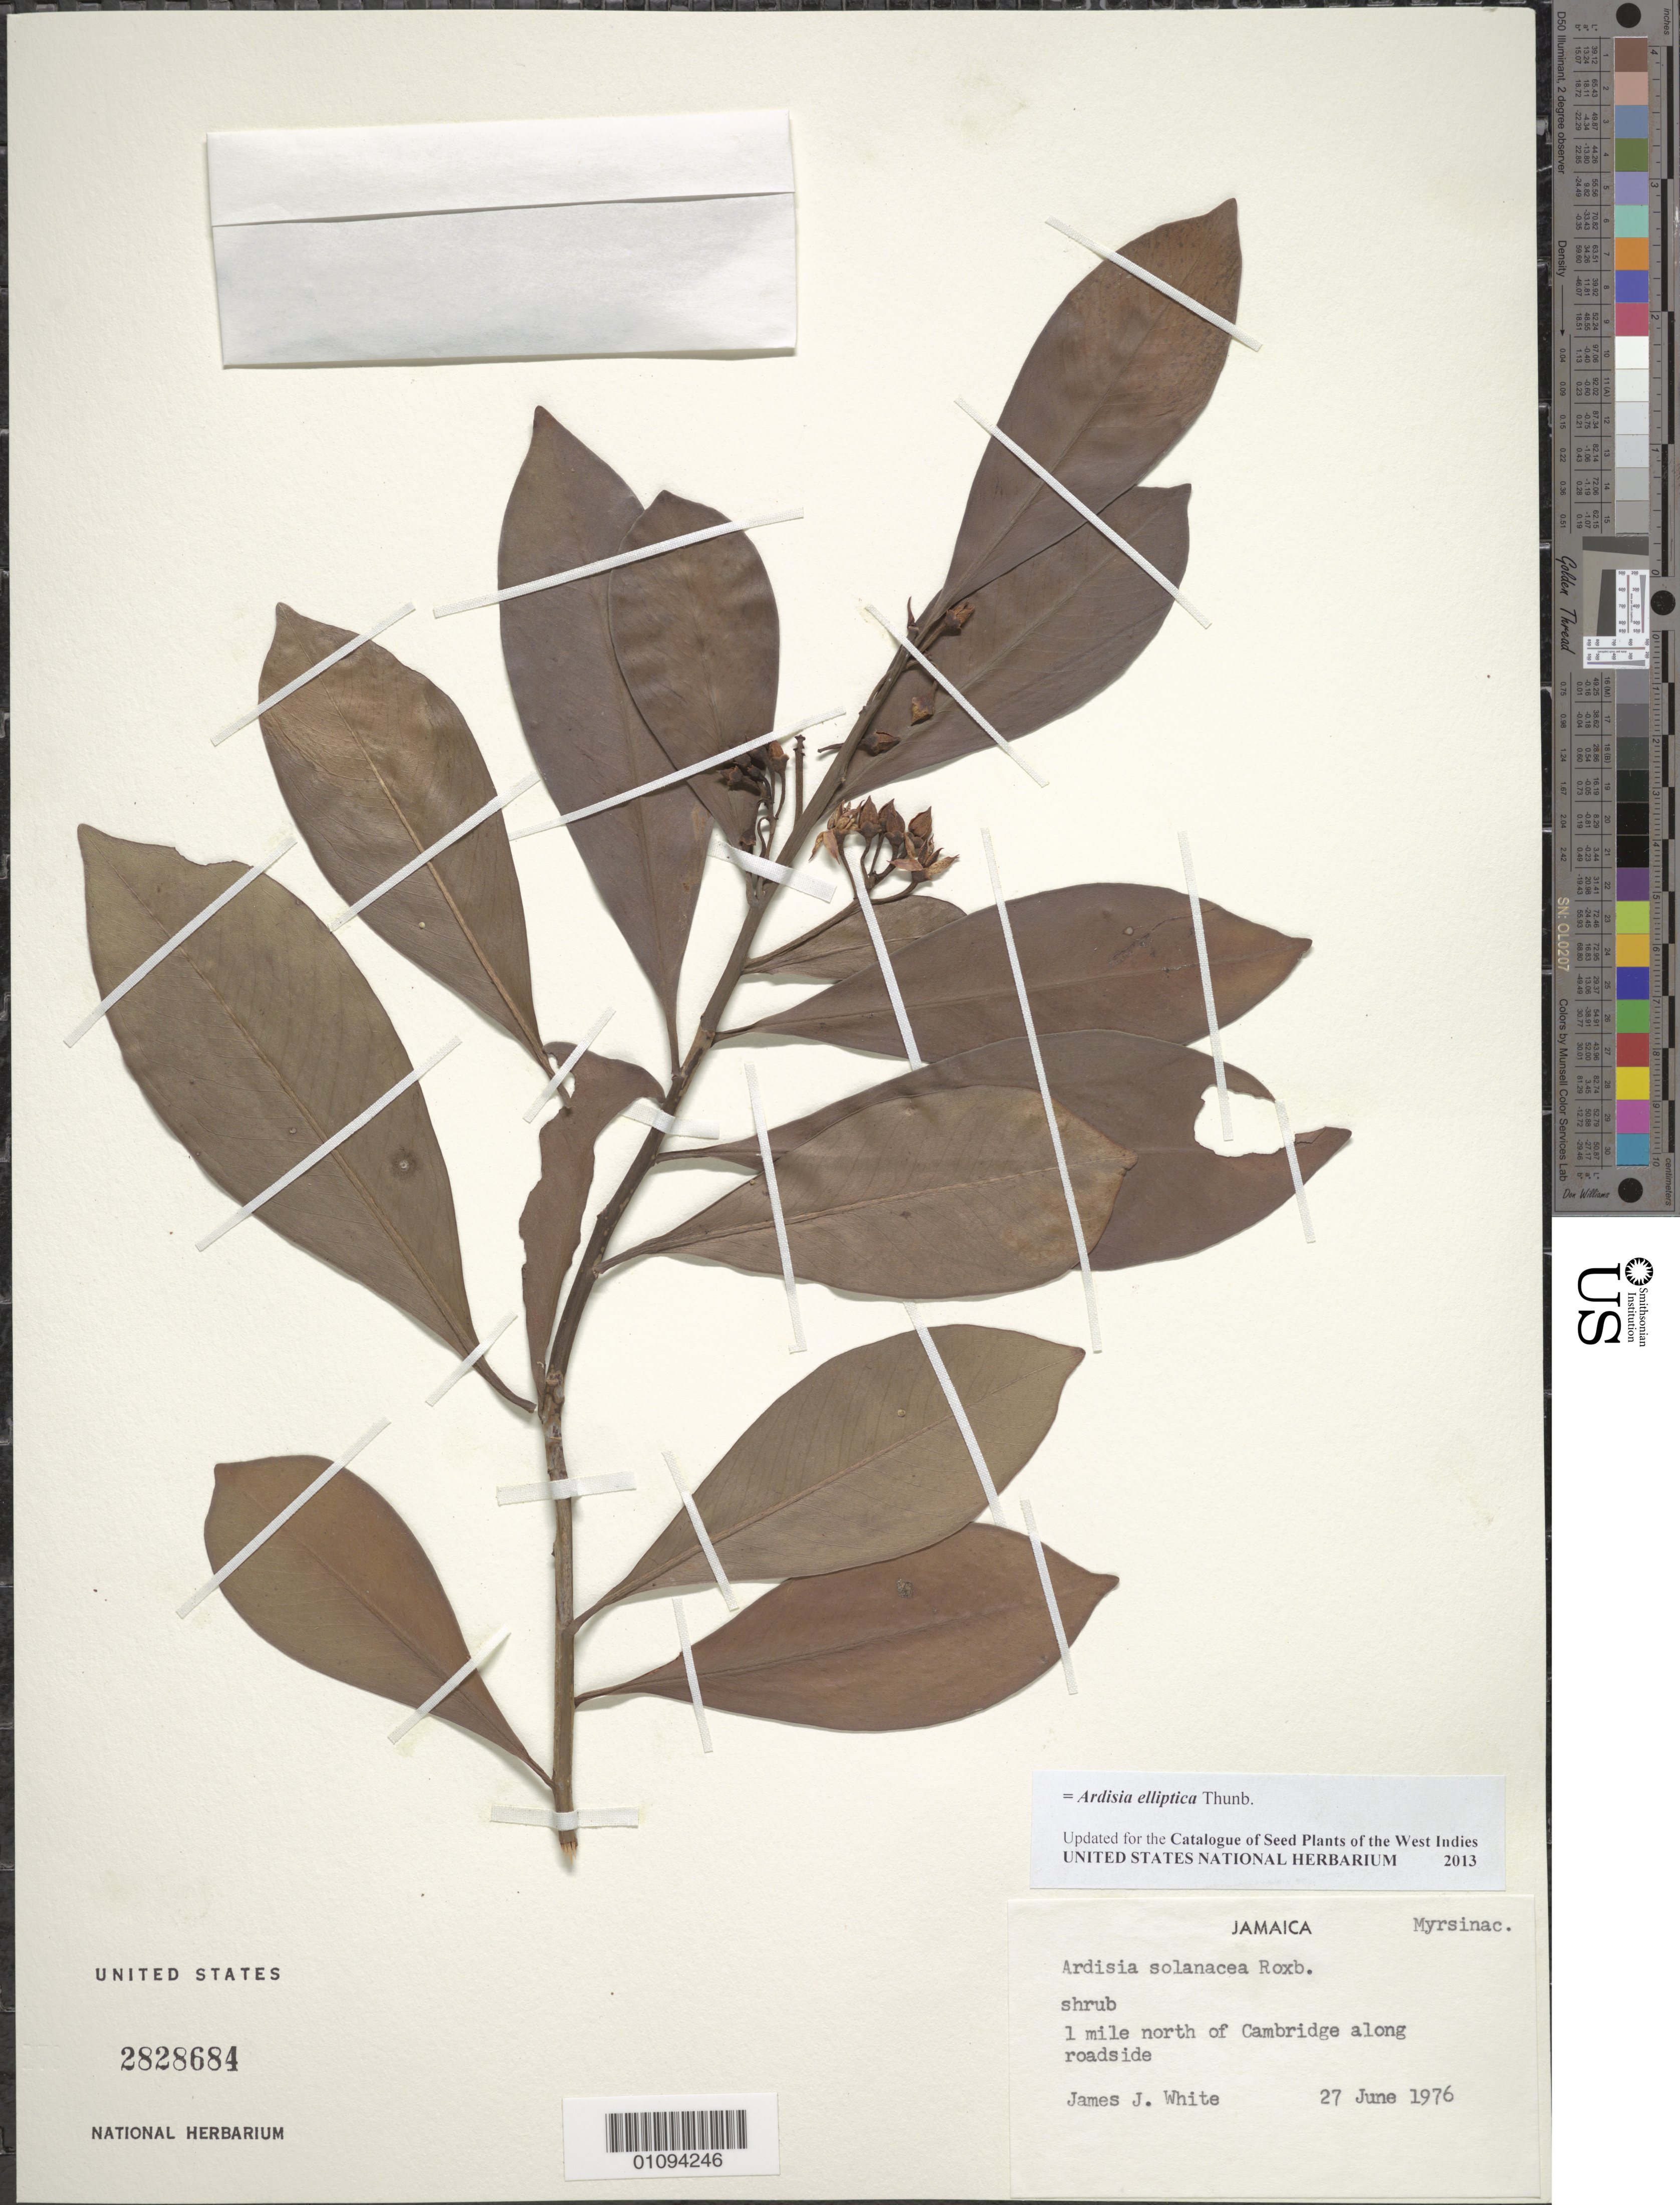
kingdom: Plantae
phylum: Tracheophyta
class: Magnoliopsida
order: Ericales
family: Primulaceae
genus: Ardisia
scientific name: Ardisia elliptica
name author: Thunb.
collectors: J. J. White III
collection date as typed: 27 Jun 1976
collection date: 1976-06-27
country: Jamaica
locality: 1 mile N of Cambridge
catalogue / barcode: US 2828684